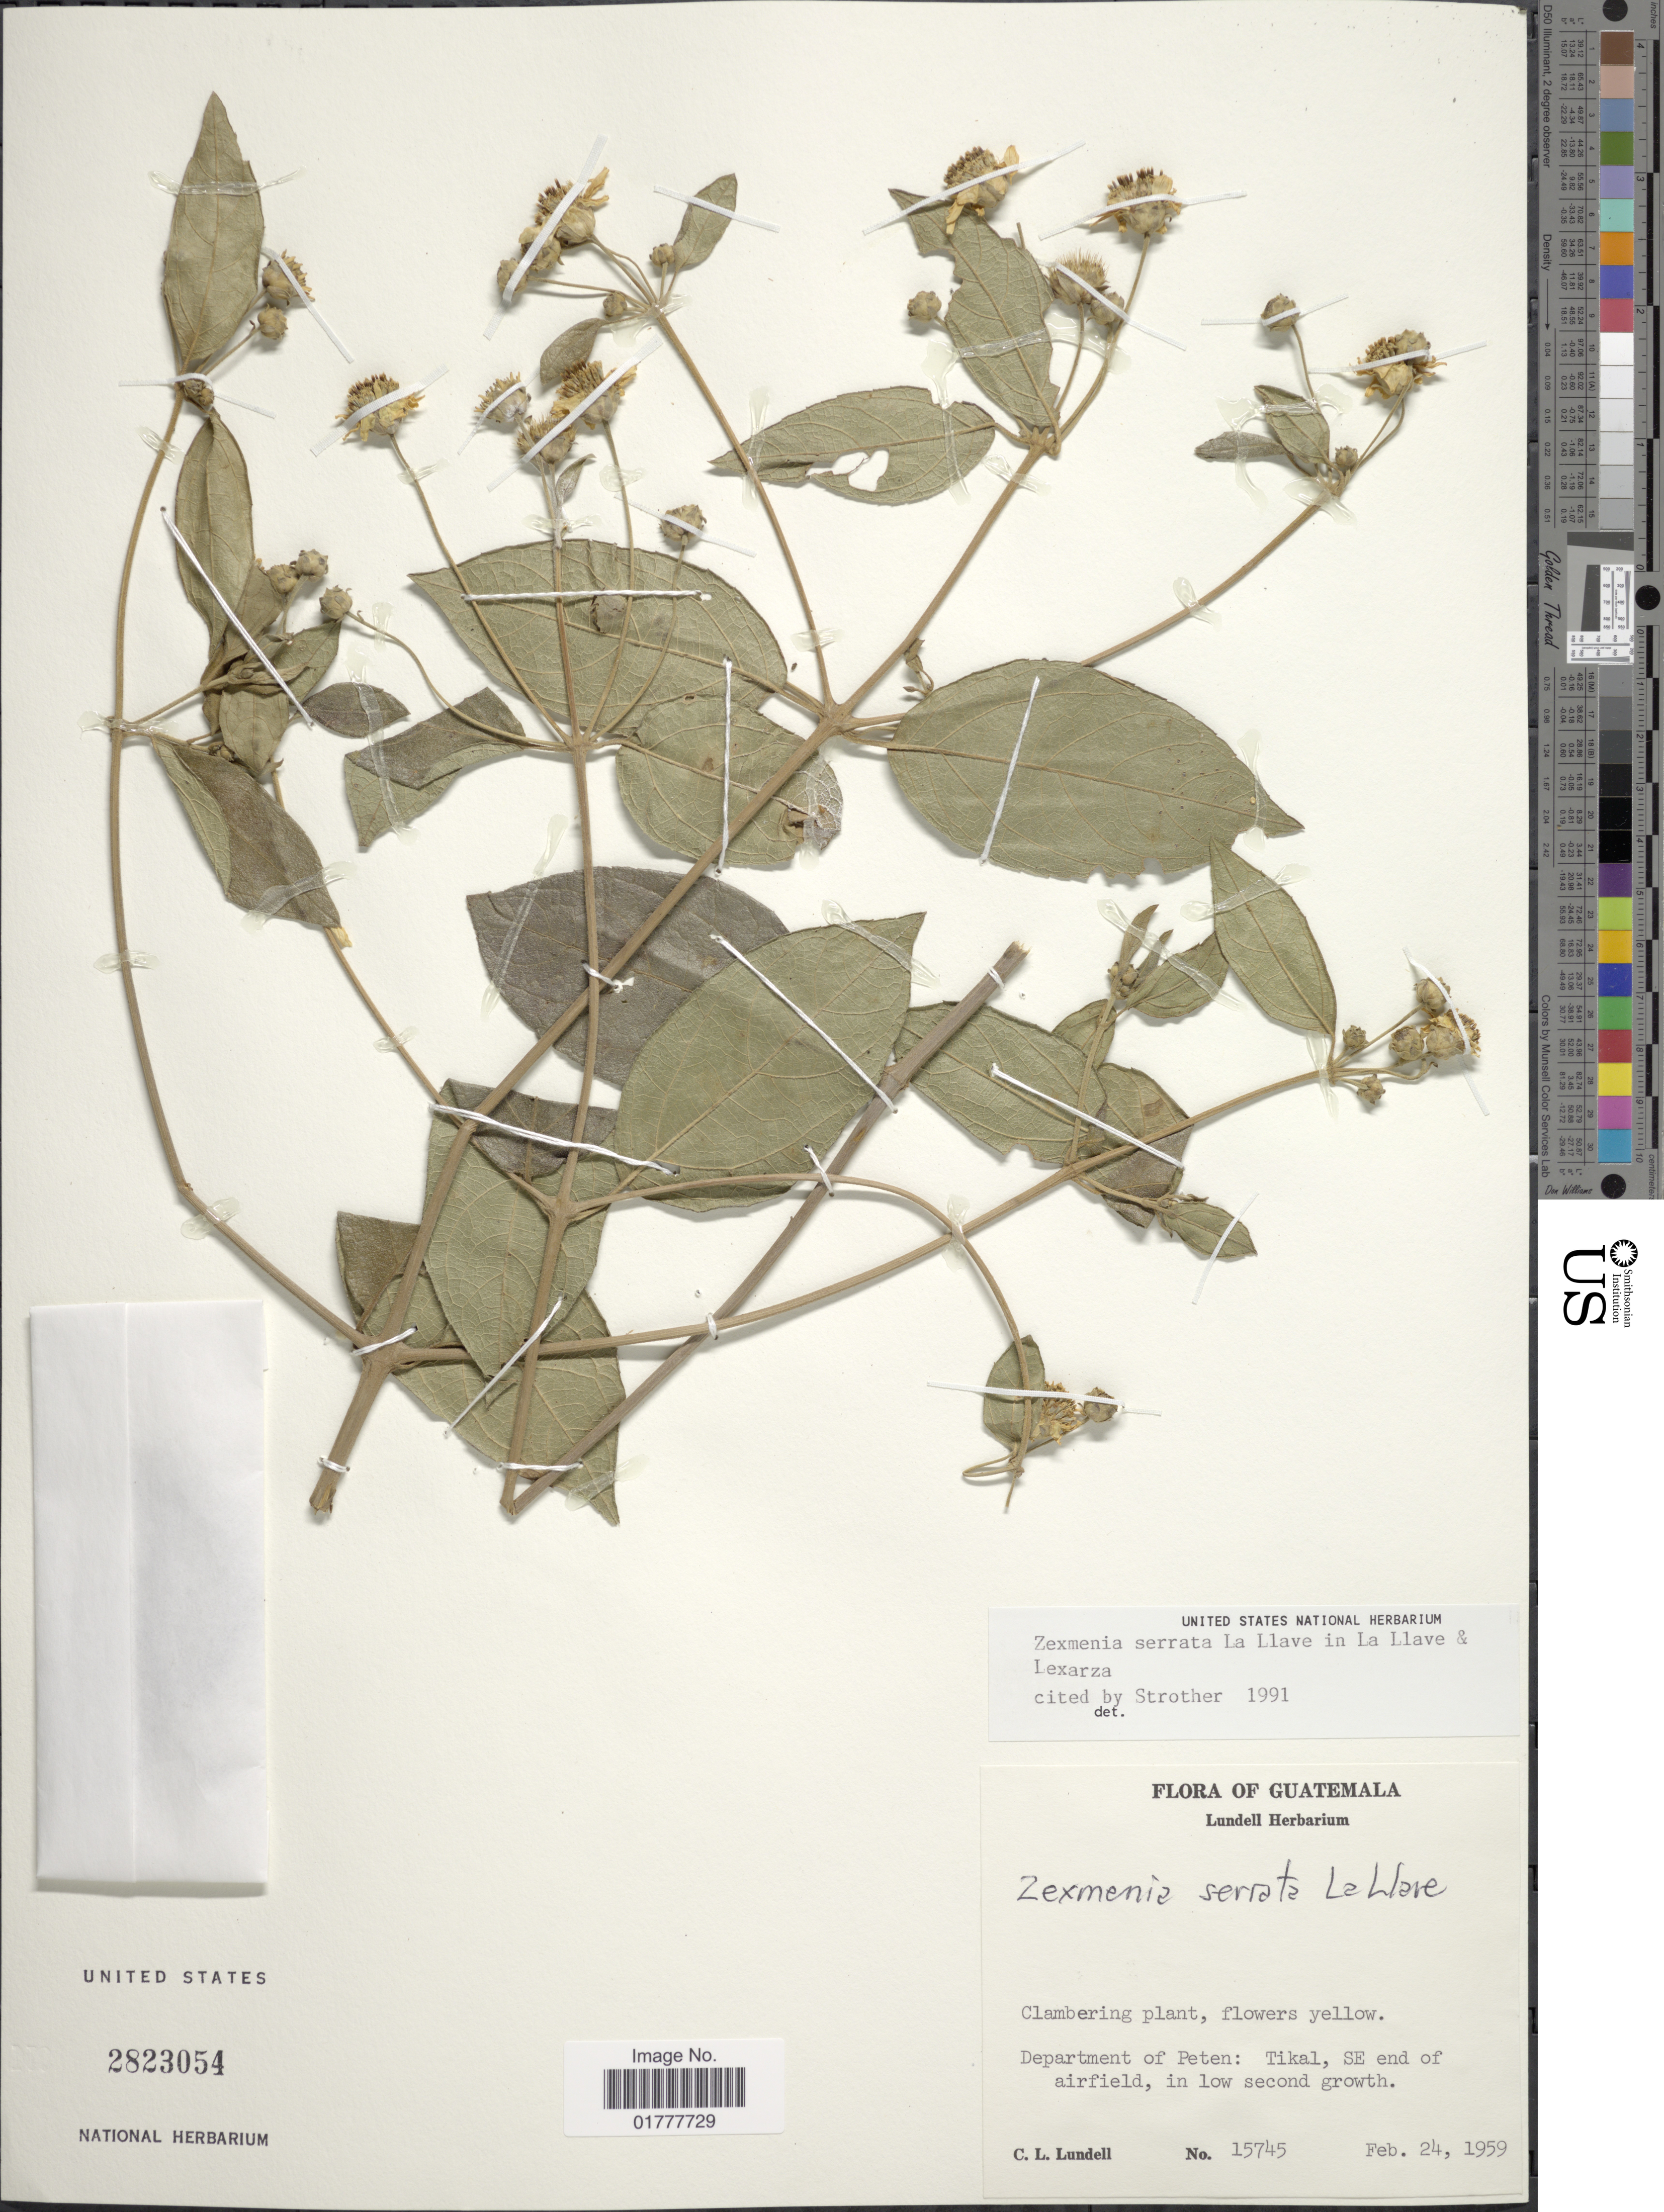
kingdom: Plantae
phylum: Tracheophyta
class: Magnoliopsida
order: Asterales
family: Asteraceae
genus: Zexmenia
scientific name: Zexmenia serrata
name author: La Llave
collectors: C. L. Lundell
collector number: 15745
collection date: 1959-02-24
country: Guatemala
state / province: El Petén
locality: Department of Peten: Tikal, SE end of airfield, in low second growth.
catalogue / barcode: US 2823054